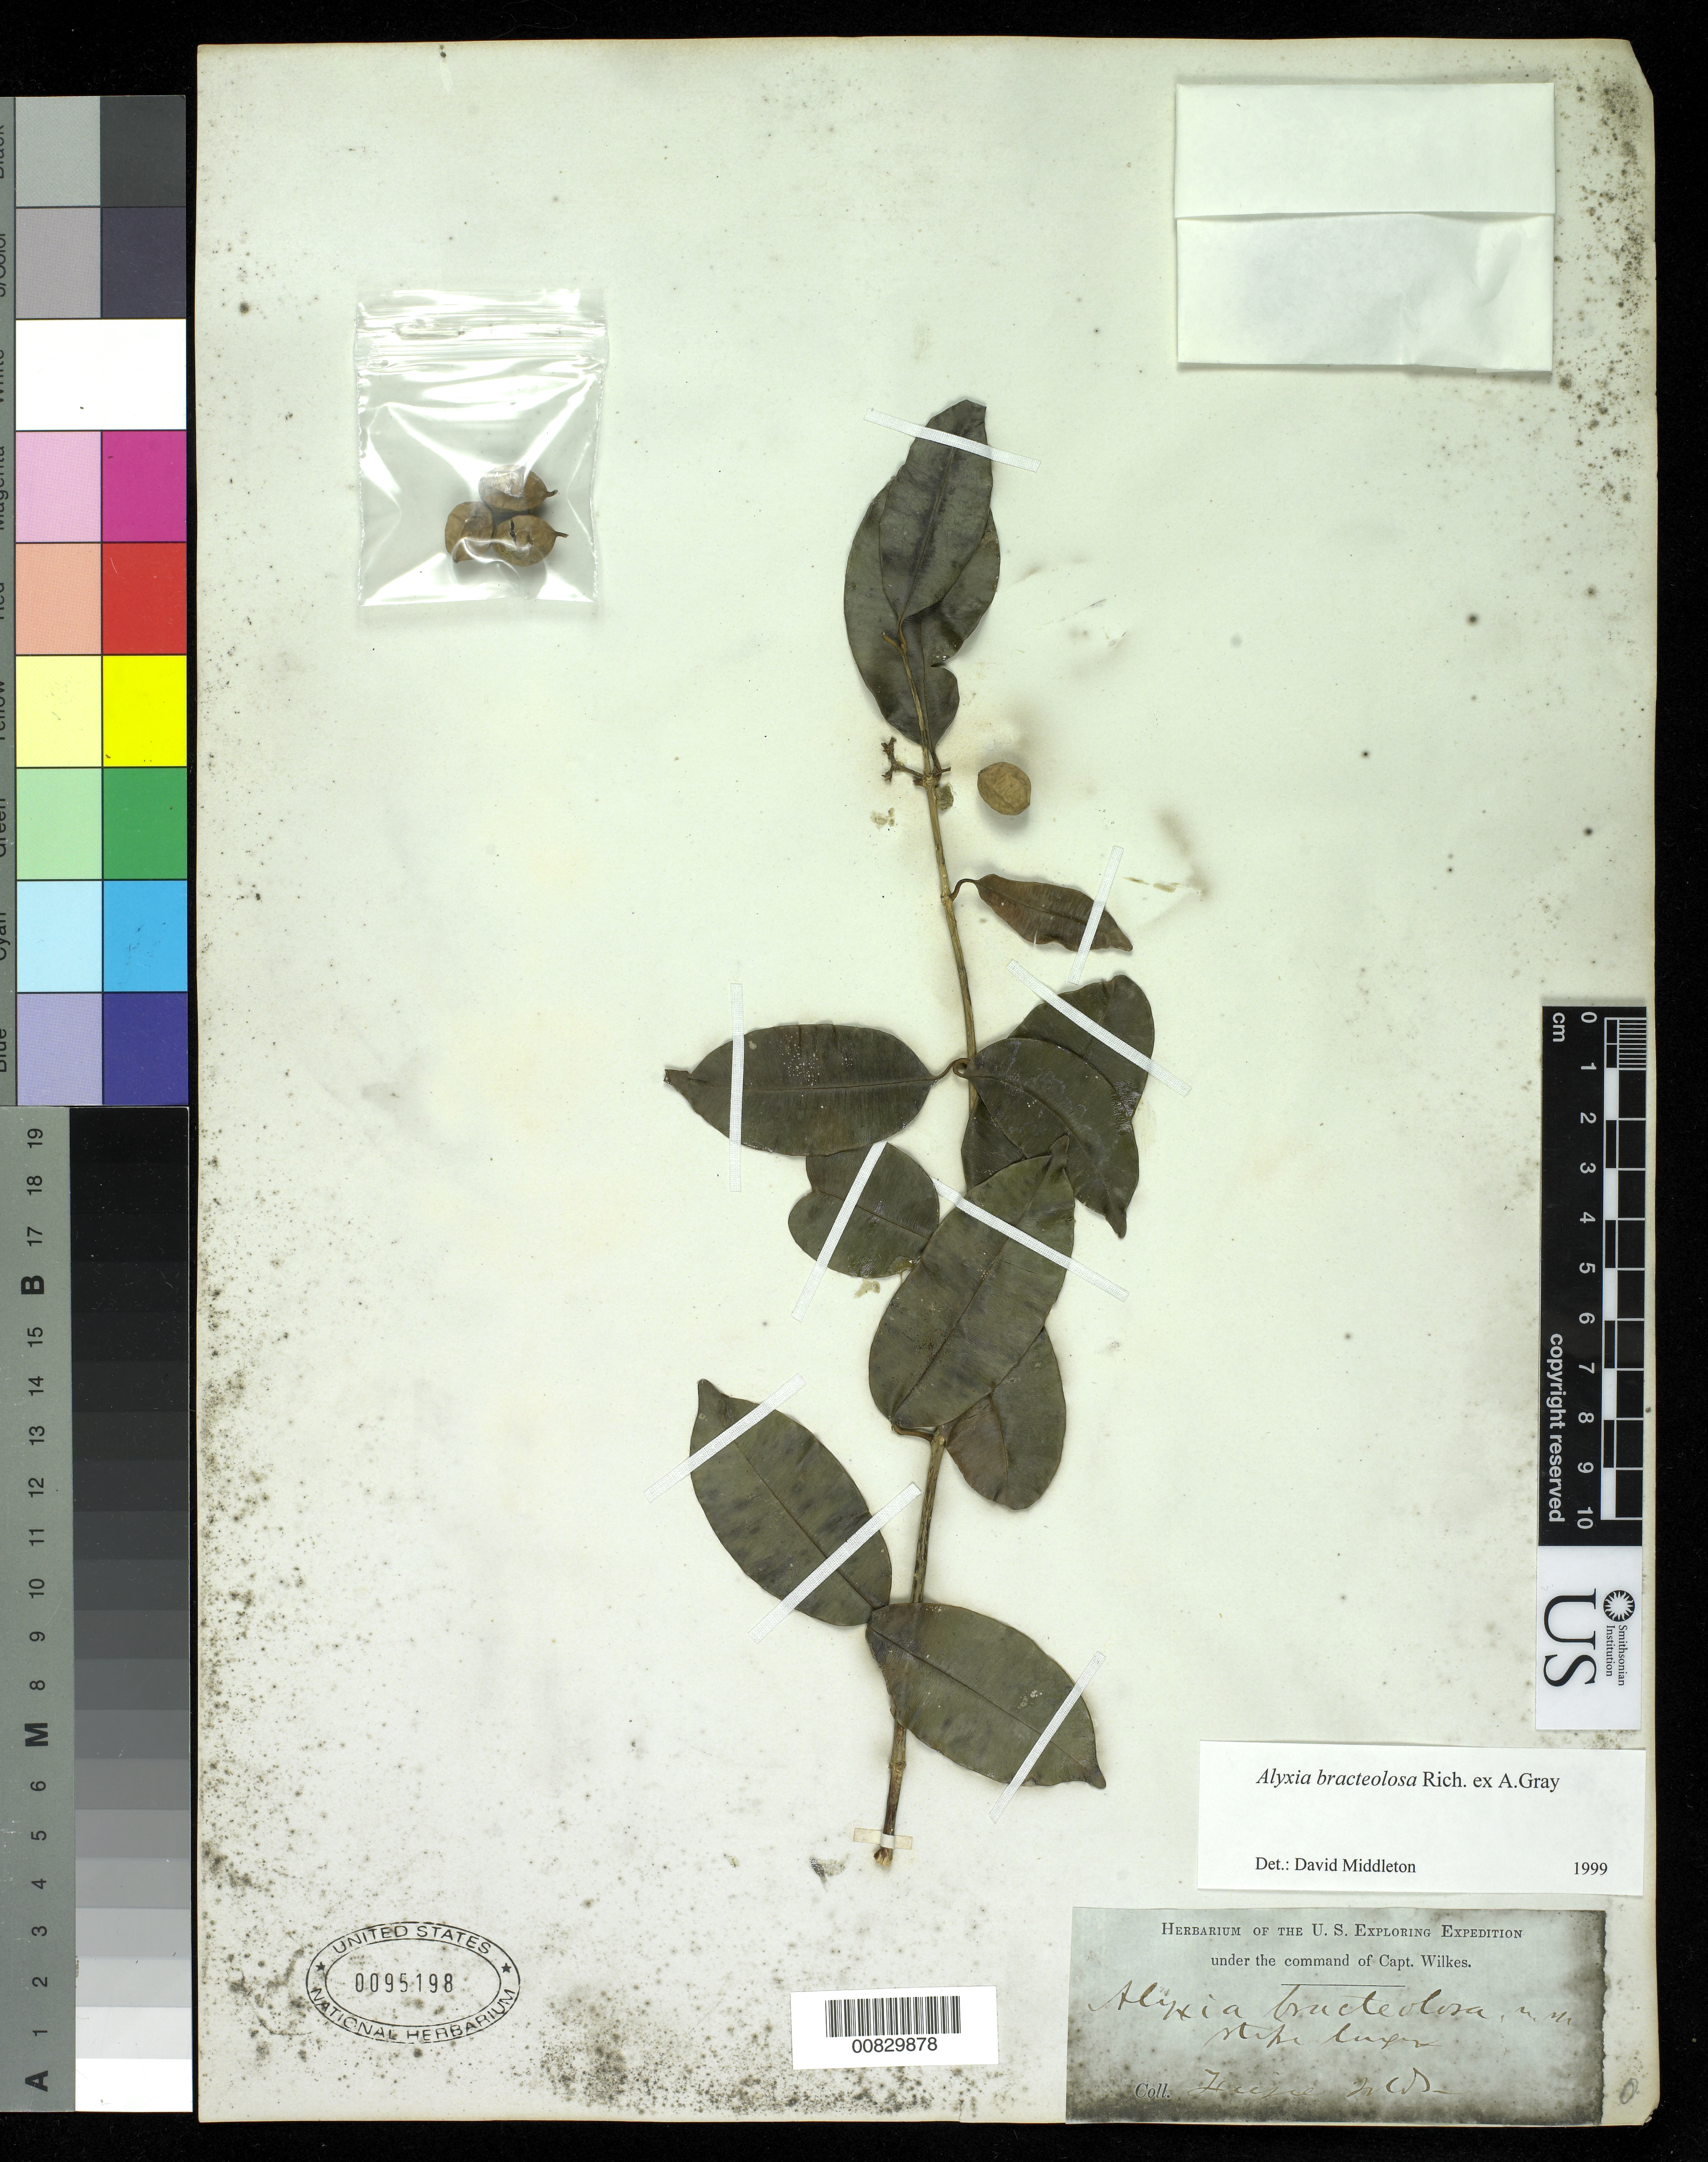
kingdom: Plantae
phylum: Tracheophyta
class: Magnoliopsida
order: Gentianales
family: Apocynaceae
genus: Alyxia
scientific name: Alyxia bracteolosa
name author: W.P. Rich ex A. Gray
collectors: Wilkes Explor. Exped.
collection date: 1838/1842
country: Fiji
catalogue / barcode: US 95198